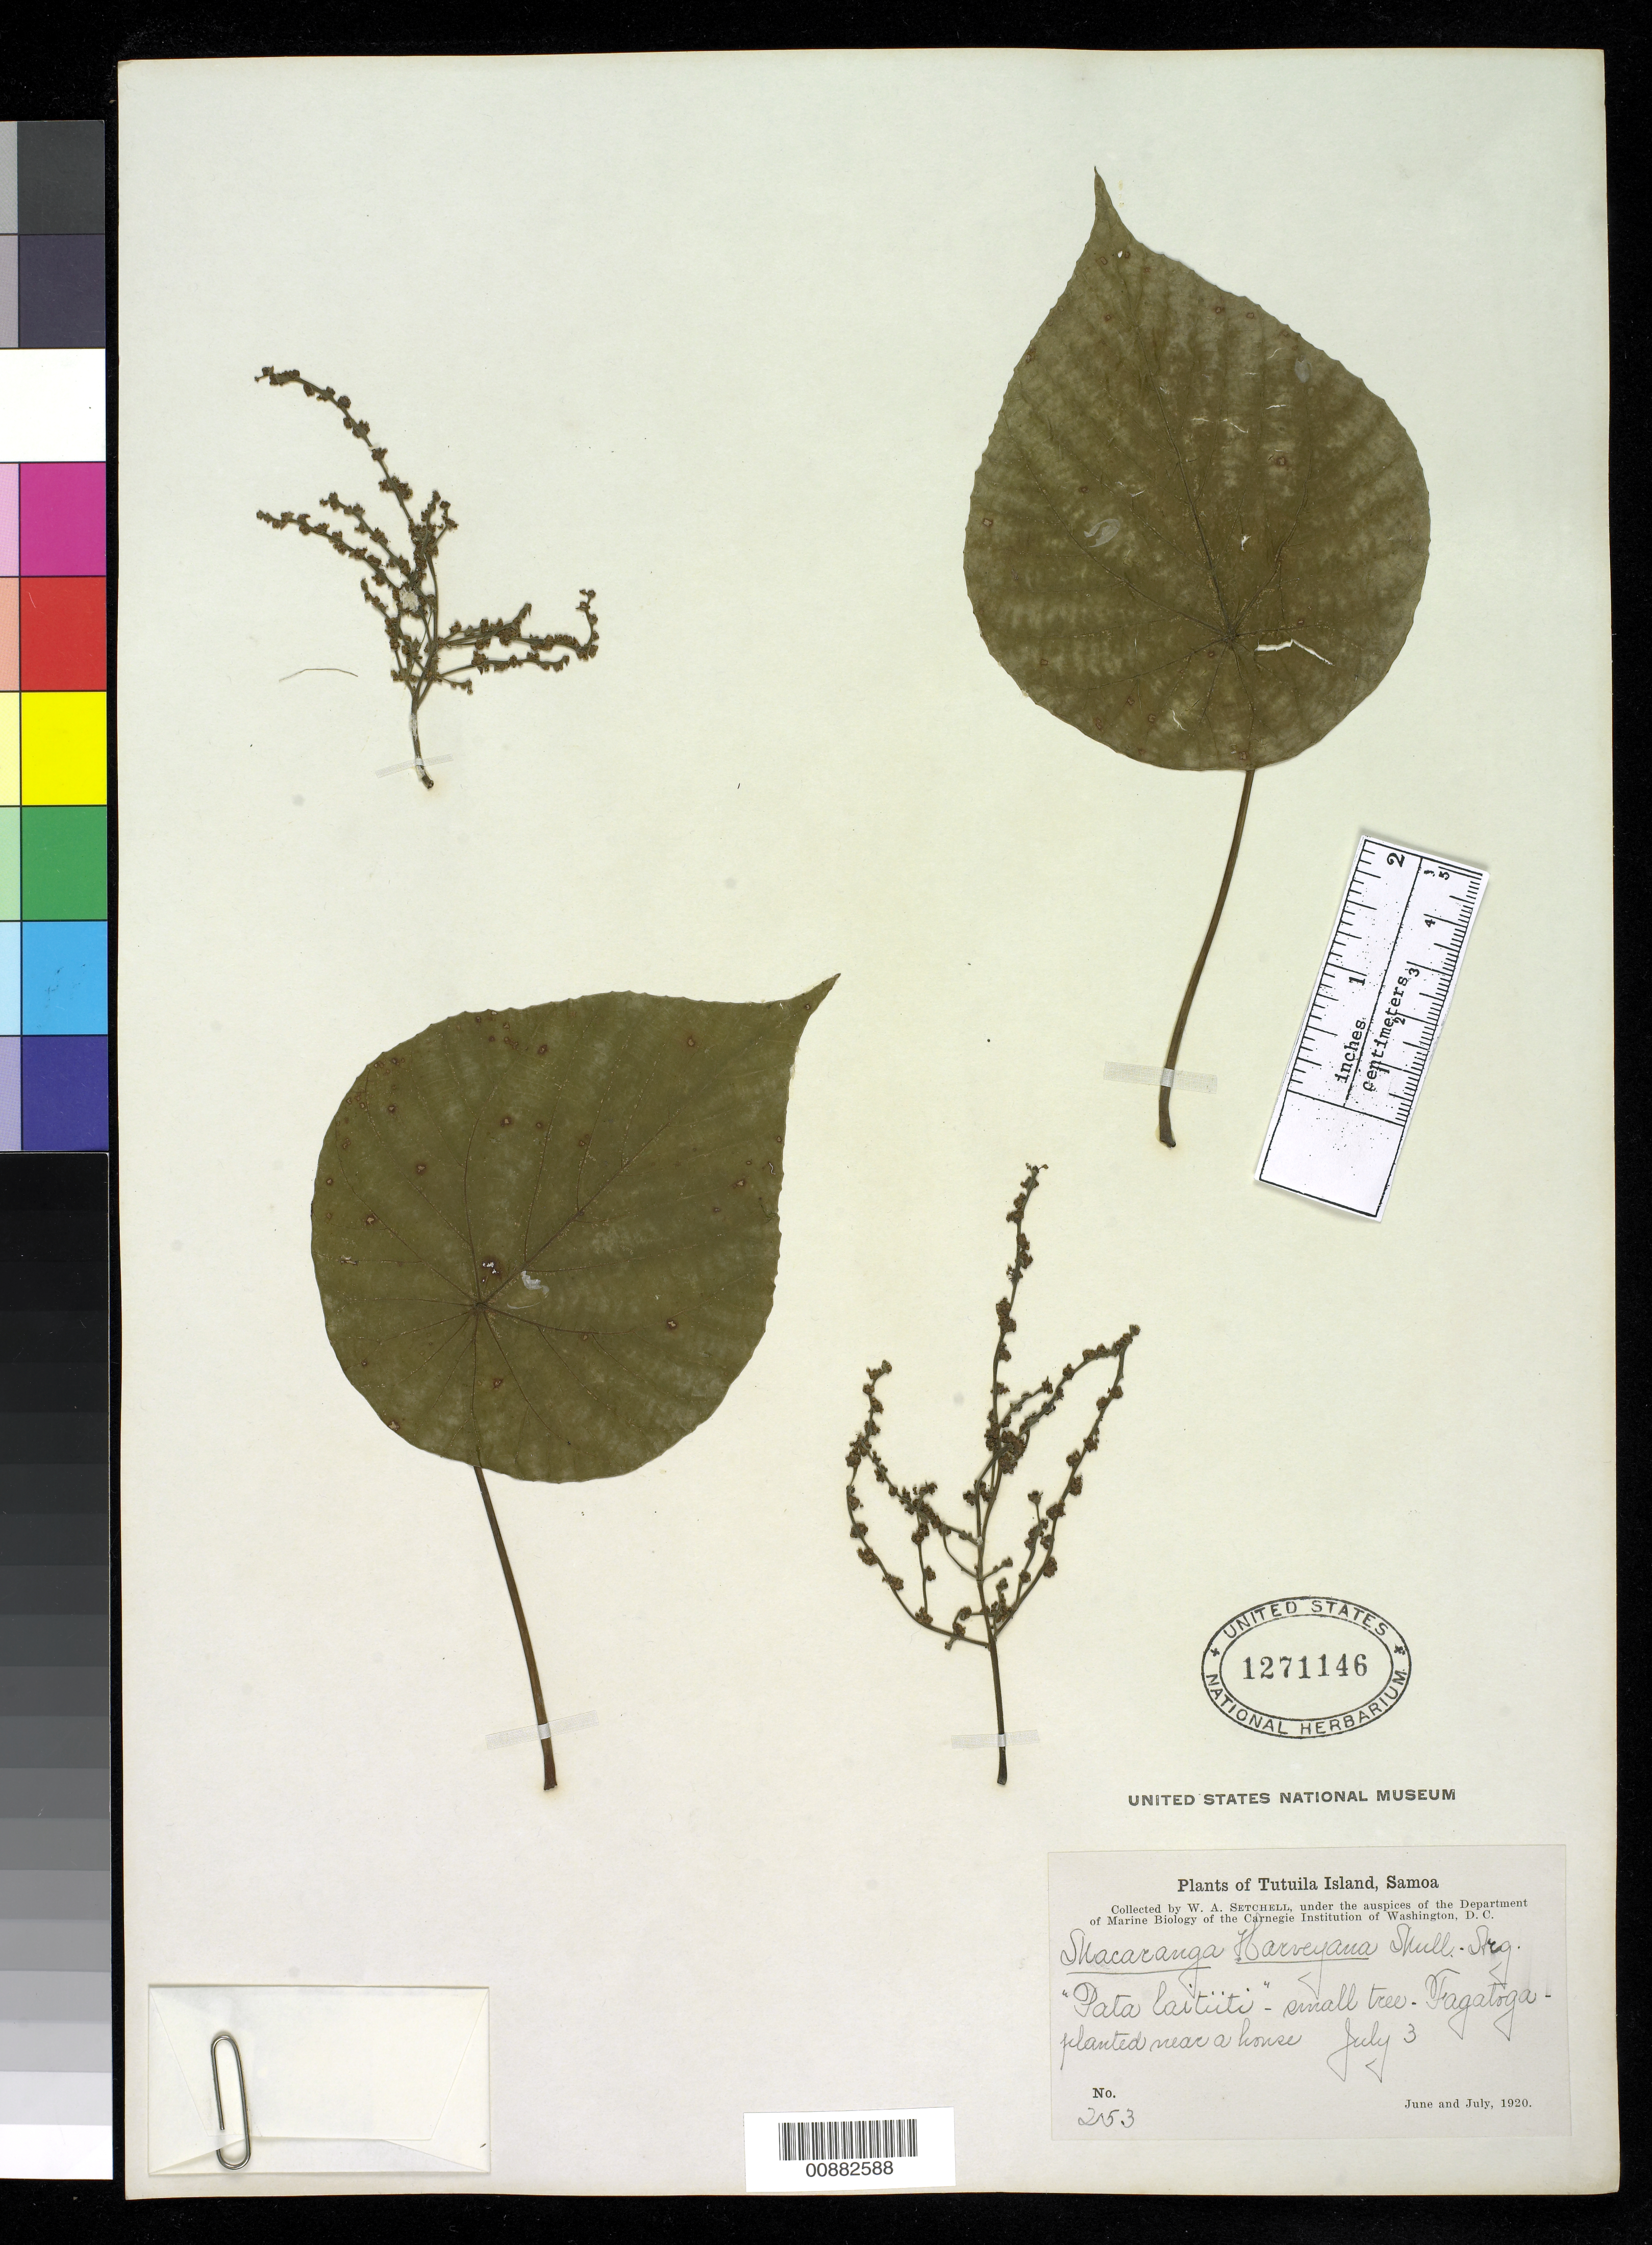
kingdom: Plantae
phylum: Tracheophyta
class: Magnoliopsida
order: Malpighiales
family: Euphorbiaceae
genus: Macaranga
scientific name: Macaranga harveyana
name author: Müll. Arg.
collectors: W. Setchell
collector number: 253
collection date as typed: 03 Jul 1920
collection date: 1920-07-03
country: American Samoa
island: Tutua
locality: Fagatoga, planted near a house.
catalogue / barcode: US 2171146